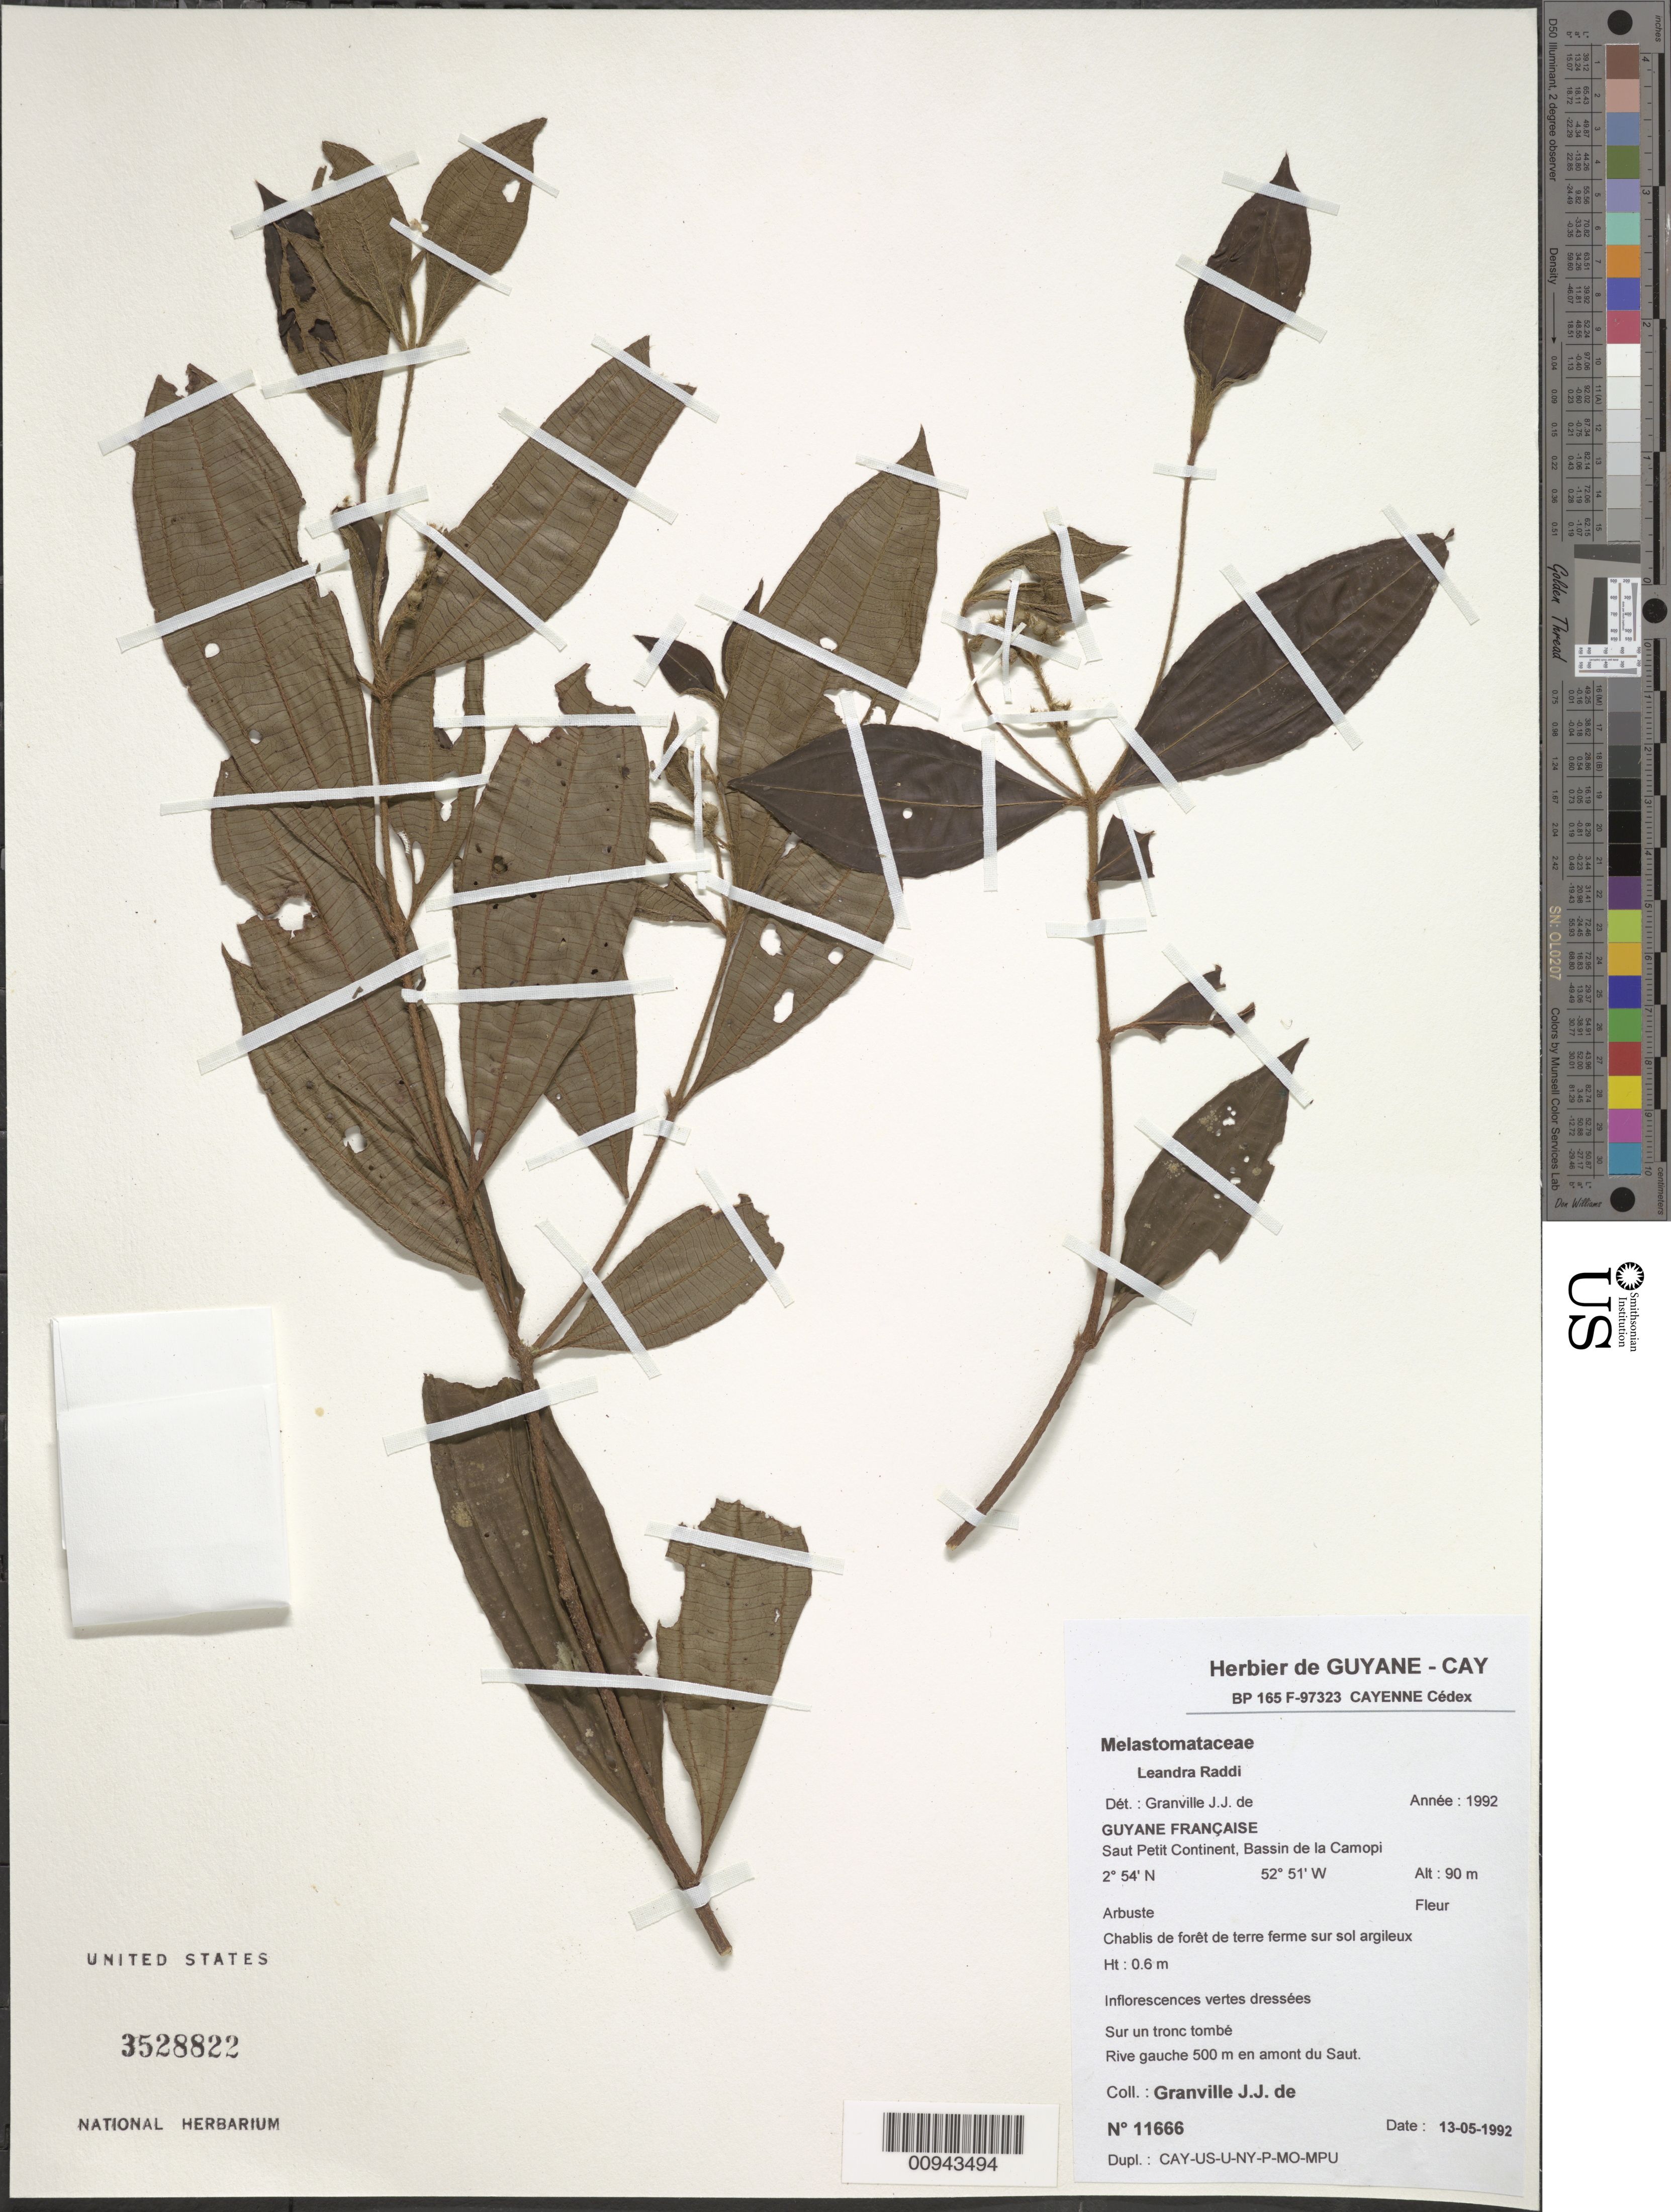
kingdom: Plantae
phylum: Tracheophyta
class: Magnoliopsida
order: Myrtales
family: Melastomataceae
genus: Leandra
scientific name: Leandra sp.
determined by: Granville, J. J. de, (CAY), Institut de Recherche pour le Developpement (IRD) (FRENCH GUIANA)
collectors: J.-J. de Granville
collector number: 11666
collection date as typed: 13-May-92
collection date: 1992-05-13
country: French Guiana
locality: Saut Petit Continent, Bassin de la Camopi. Rive gauche 500m en amont du Saut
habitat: Chablis de foret de terre ferme sur sol argileux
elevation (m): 90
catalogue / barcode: US 3528822